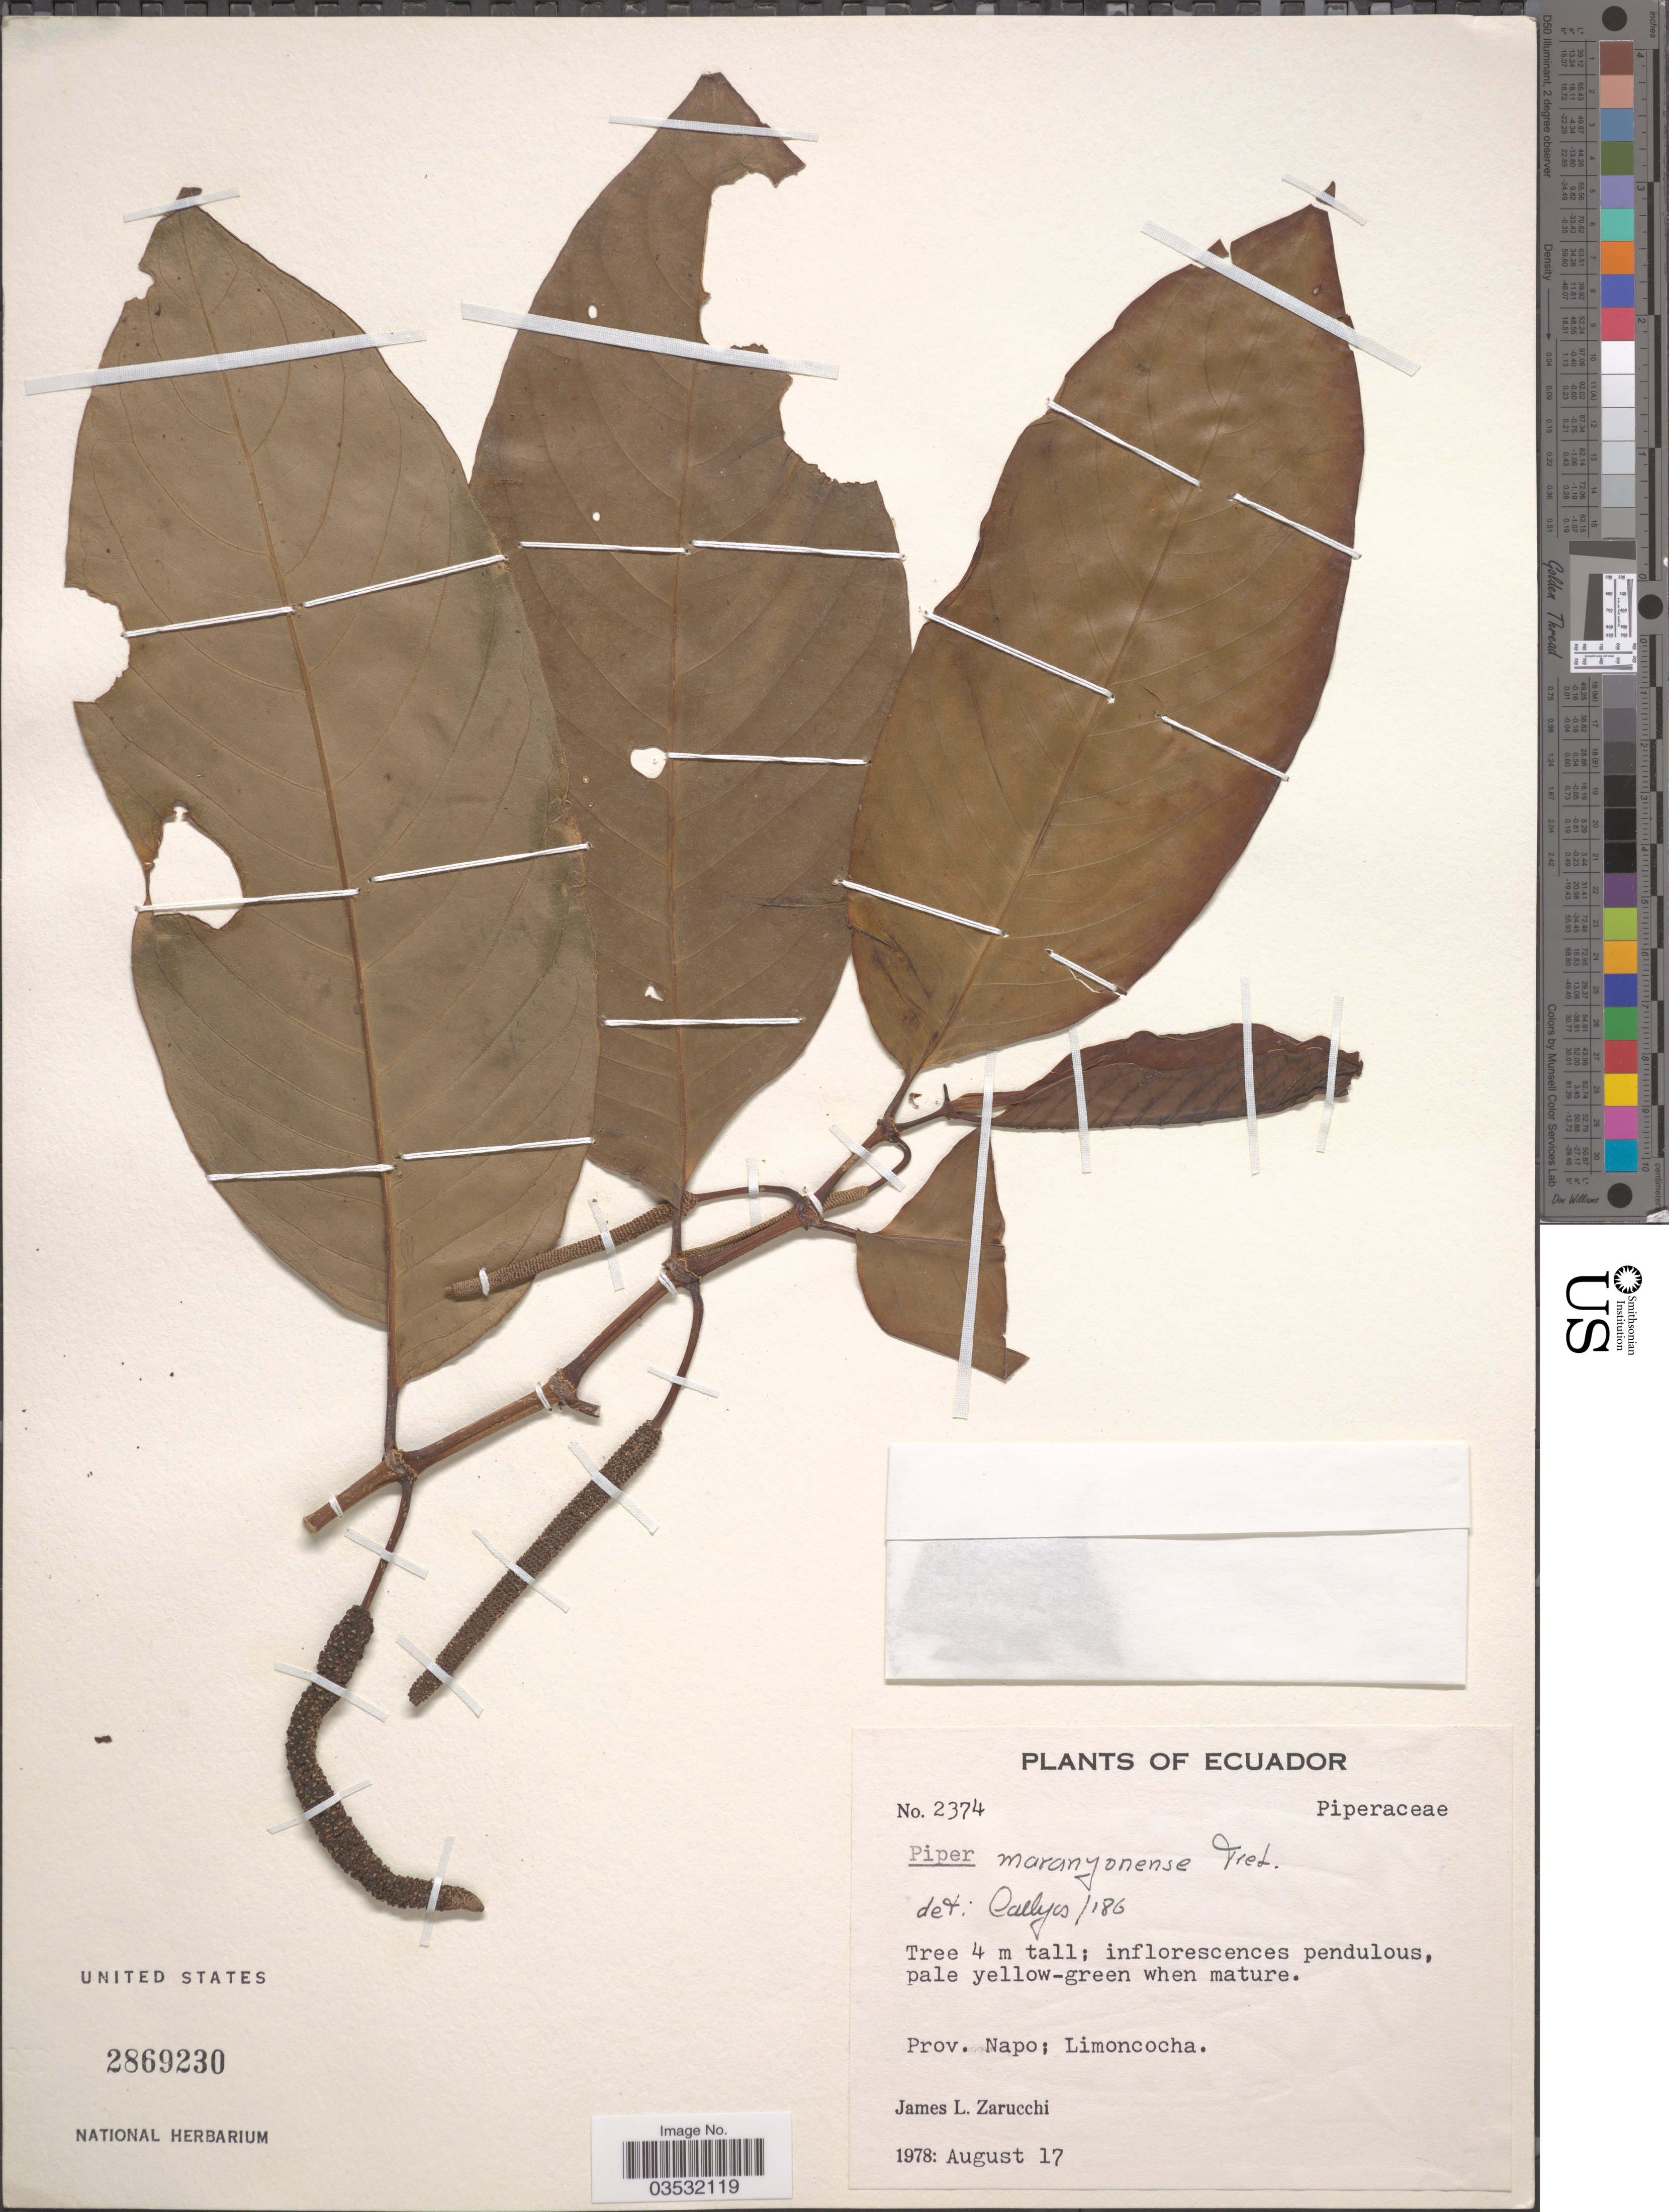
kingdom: Plantae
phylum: Tracheophyta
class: Magnoliopsida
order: Piperales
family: Piperaceae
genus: Piper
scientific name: Piper maranyonense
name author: Trel.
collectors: J. L. Zarucchi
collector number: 2374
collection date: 1978-08-17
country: Ecuador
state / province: Napo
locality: Limoncocha.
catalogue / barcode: US 2869230